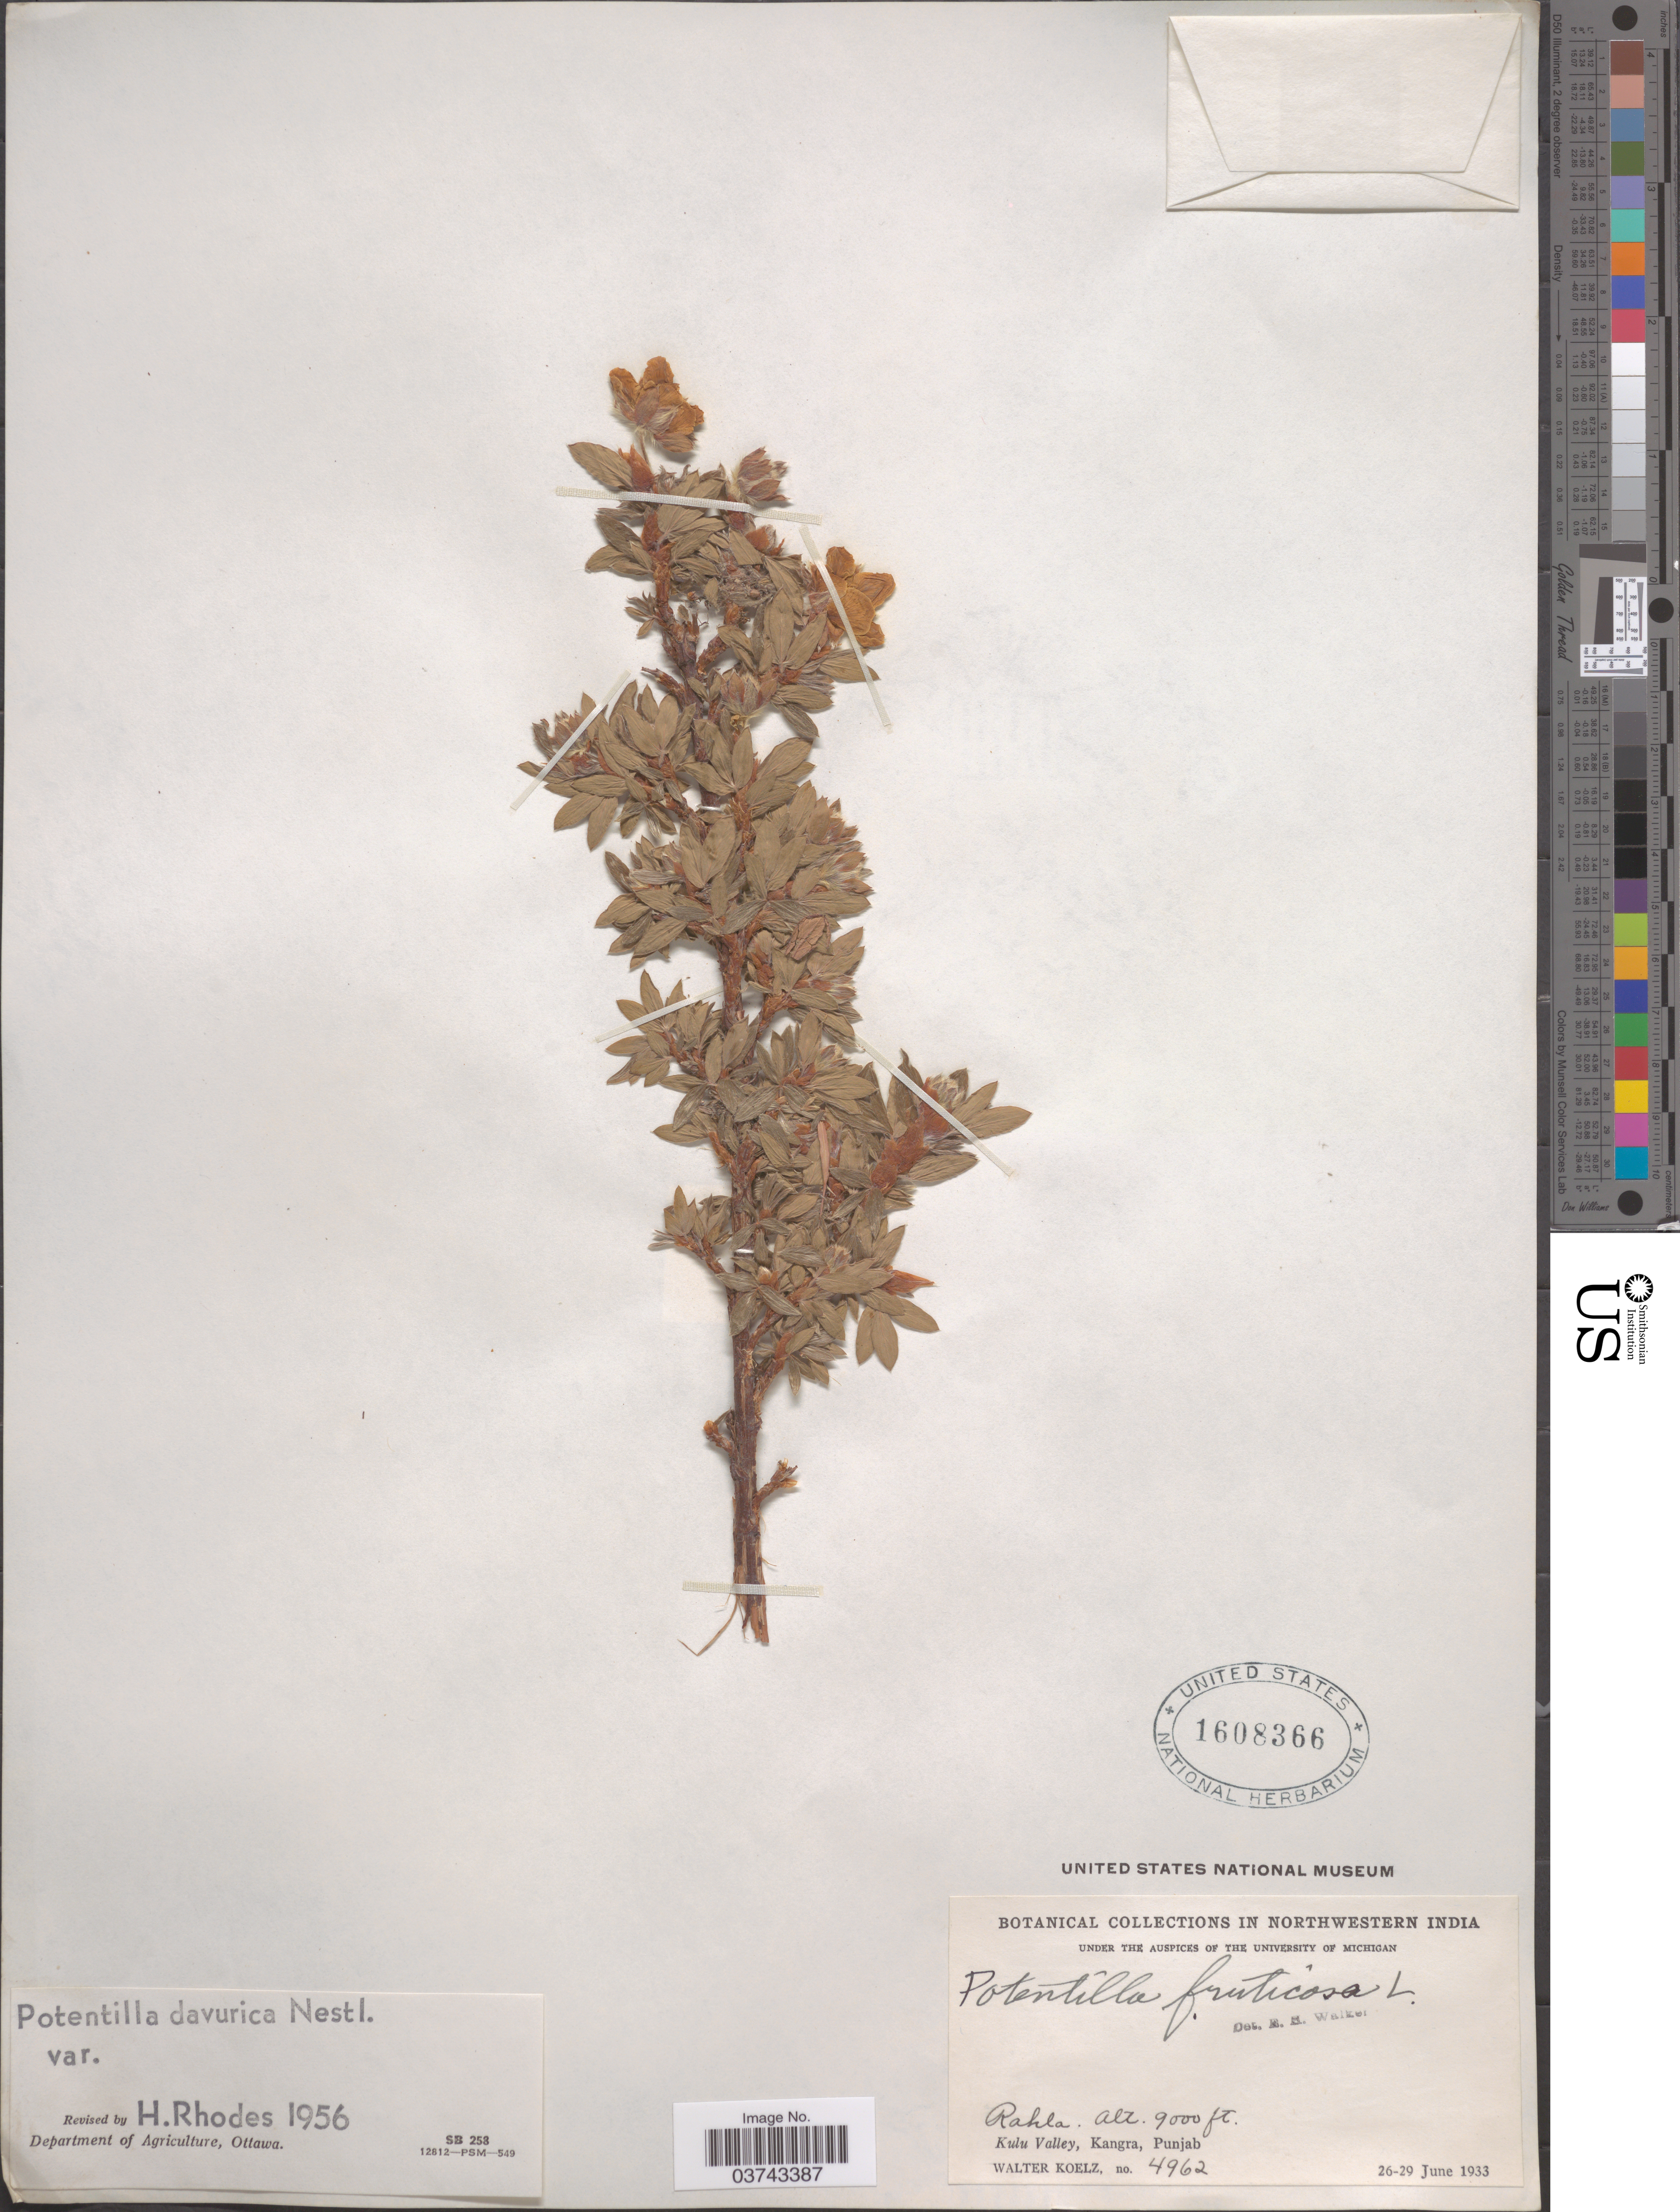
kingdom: Plantae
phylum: Tracheophyta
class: Magnoliopsida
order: Rosales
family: Rosaceae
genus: Dasiphora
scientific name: Dasiphora glabrata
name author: (Willd. ex Schltdl.) Soják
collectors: W. N. Koelz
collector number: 4962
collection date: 1933-06-26/1933-06-29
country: India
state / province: Punjab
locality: Northwestern India. Rahla. Kulu Valley, Kangra.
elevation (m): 2743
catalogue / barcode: US 1608366